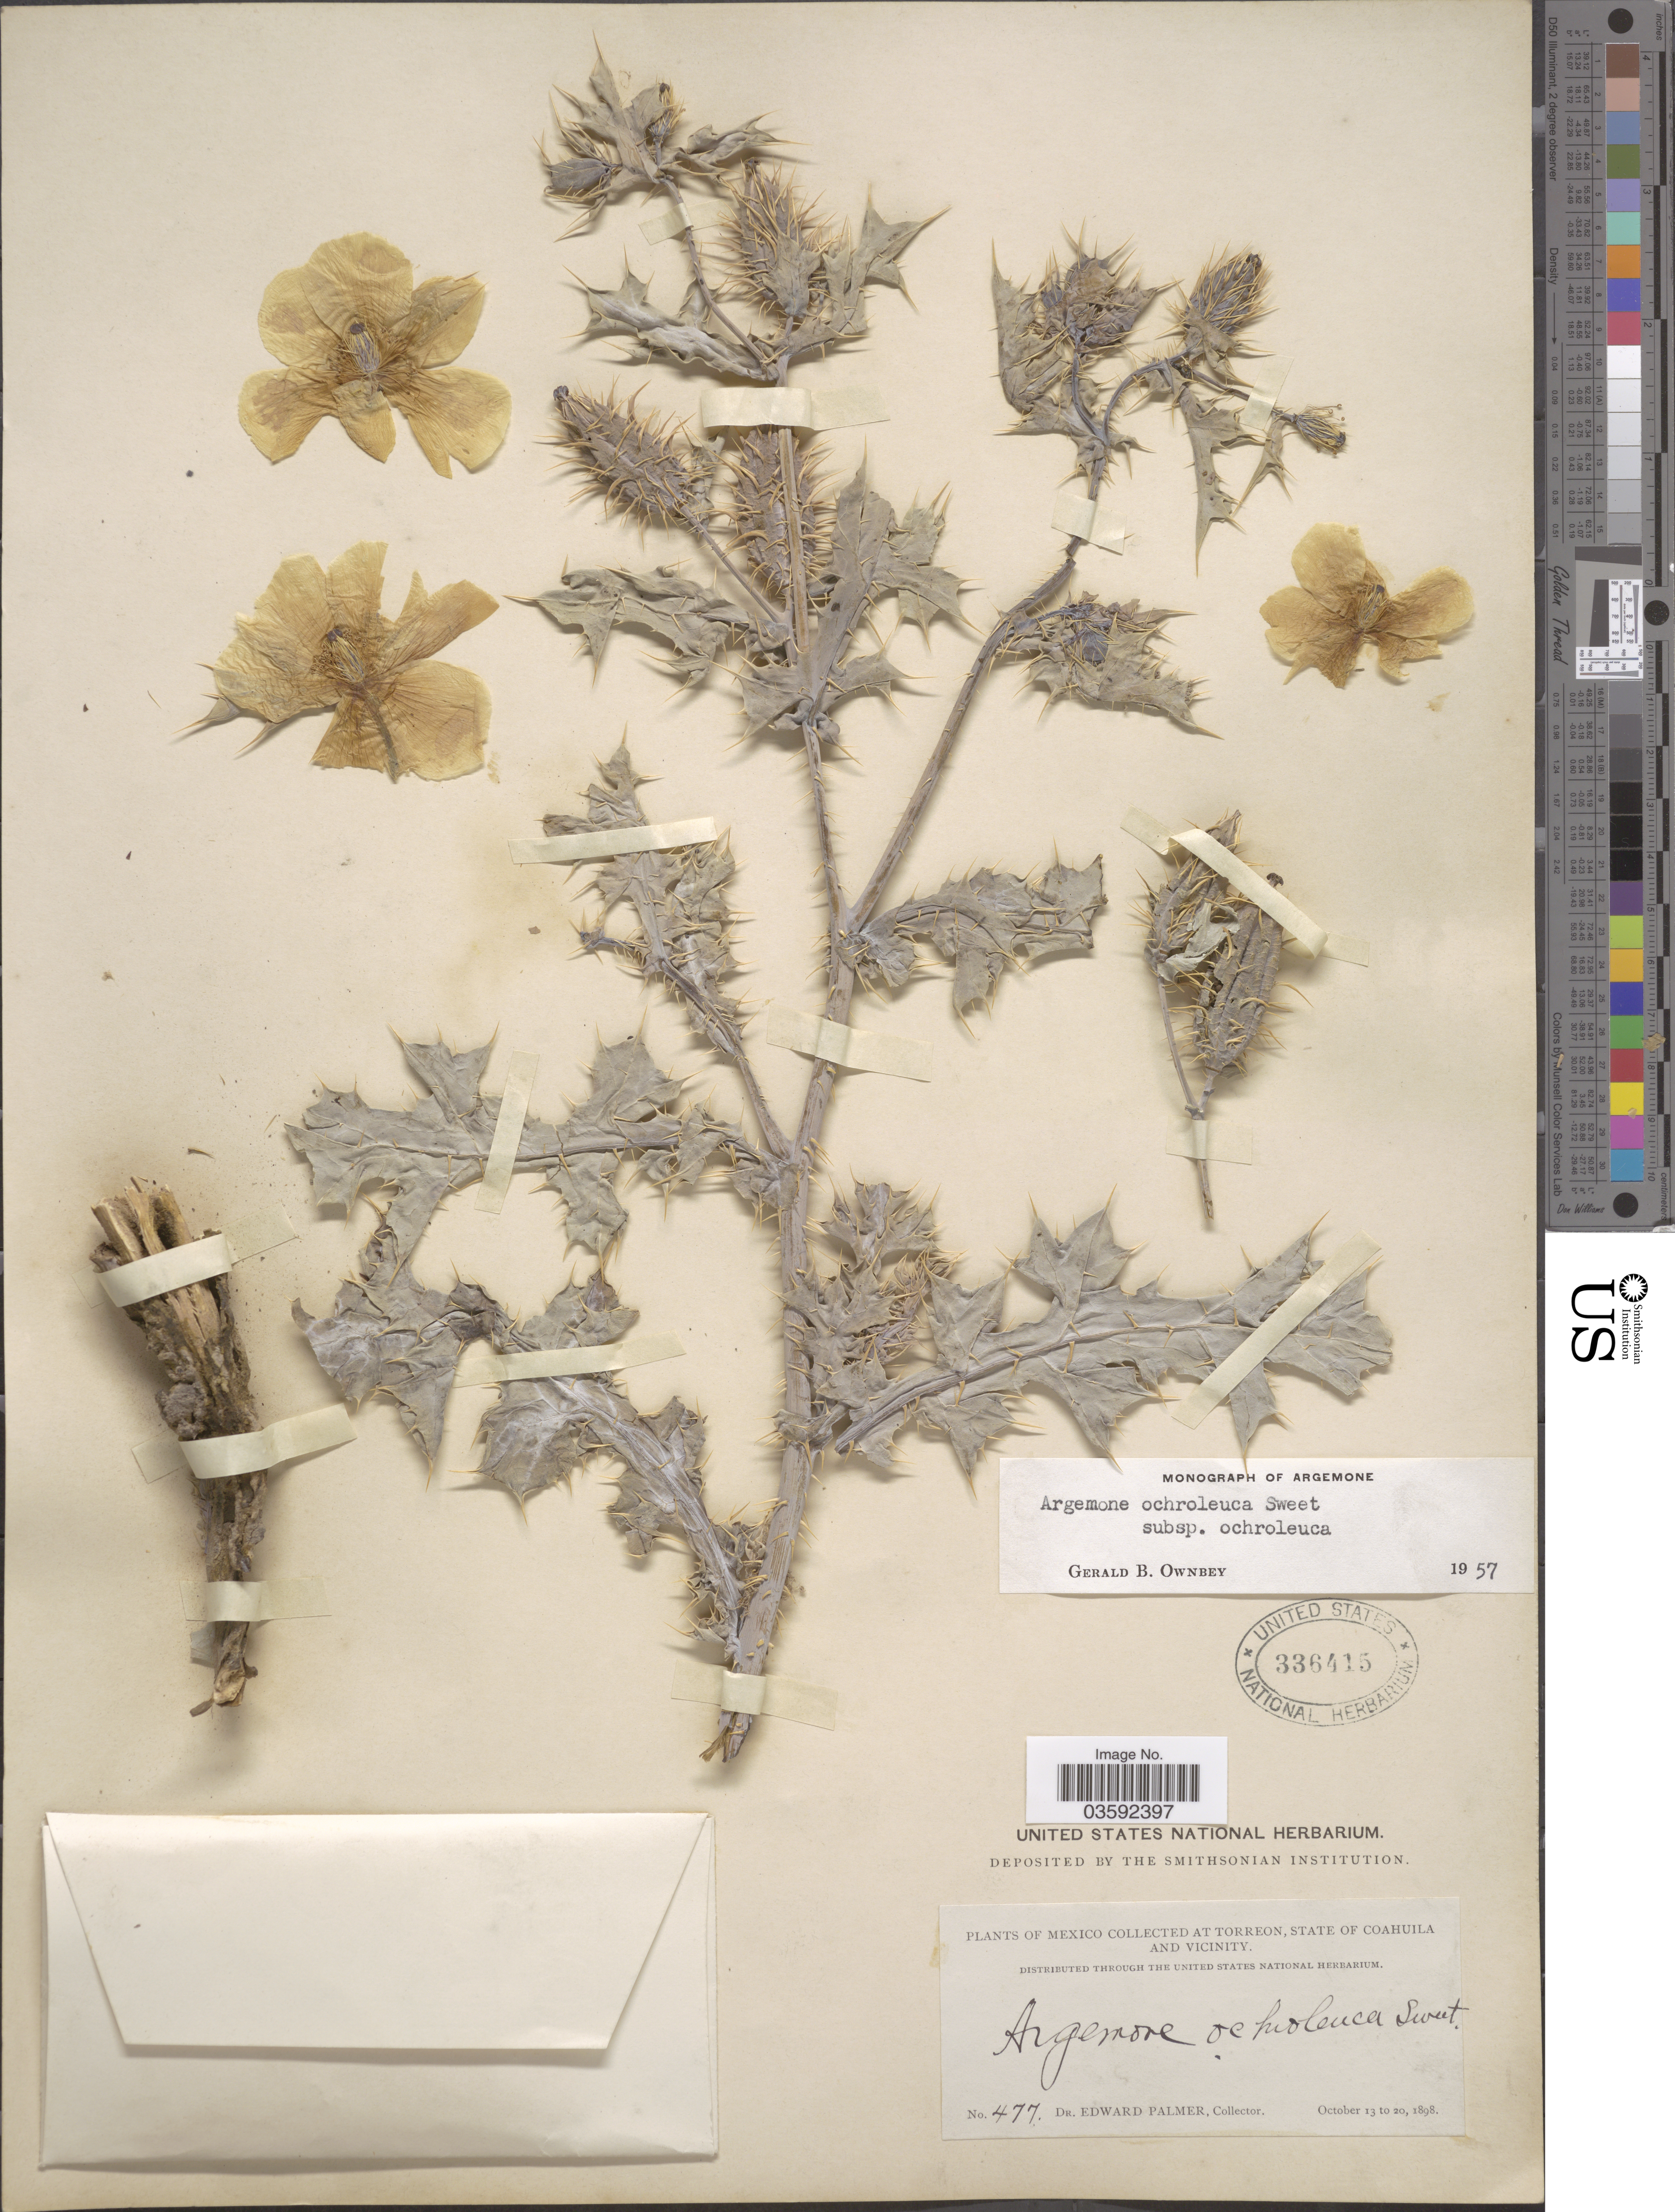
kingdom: Plantae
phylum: Tracheophyta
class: Magnoliopsida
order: Ranunculales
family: Papaveraceae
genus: Argemone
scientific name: Argemone ochroleuca subsp. ochroleuca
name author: Sweet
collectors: E. Palmer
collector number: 477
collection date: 1898-10-13/1898-10-20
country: Mexico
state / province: Coahuila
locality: At Torreon, State of Coahuila and Vicinity.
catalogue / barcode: US 336415